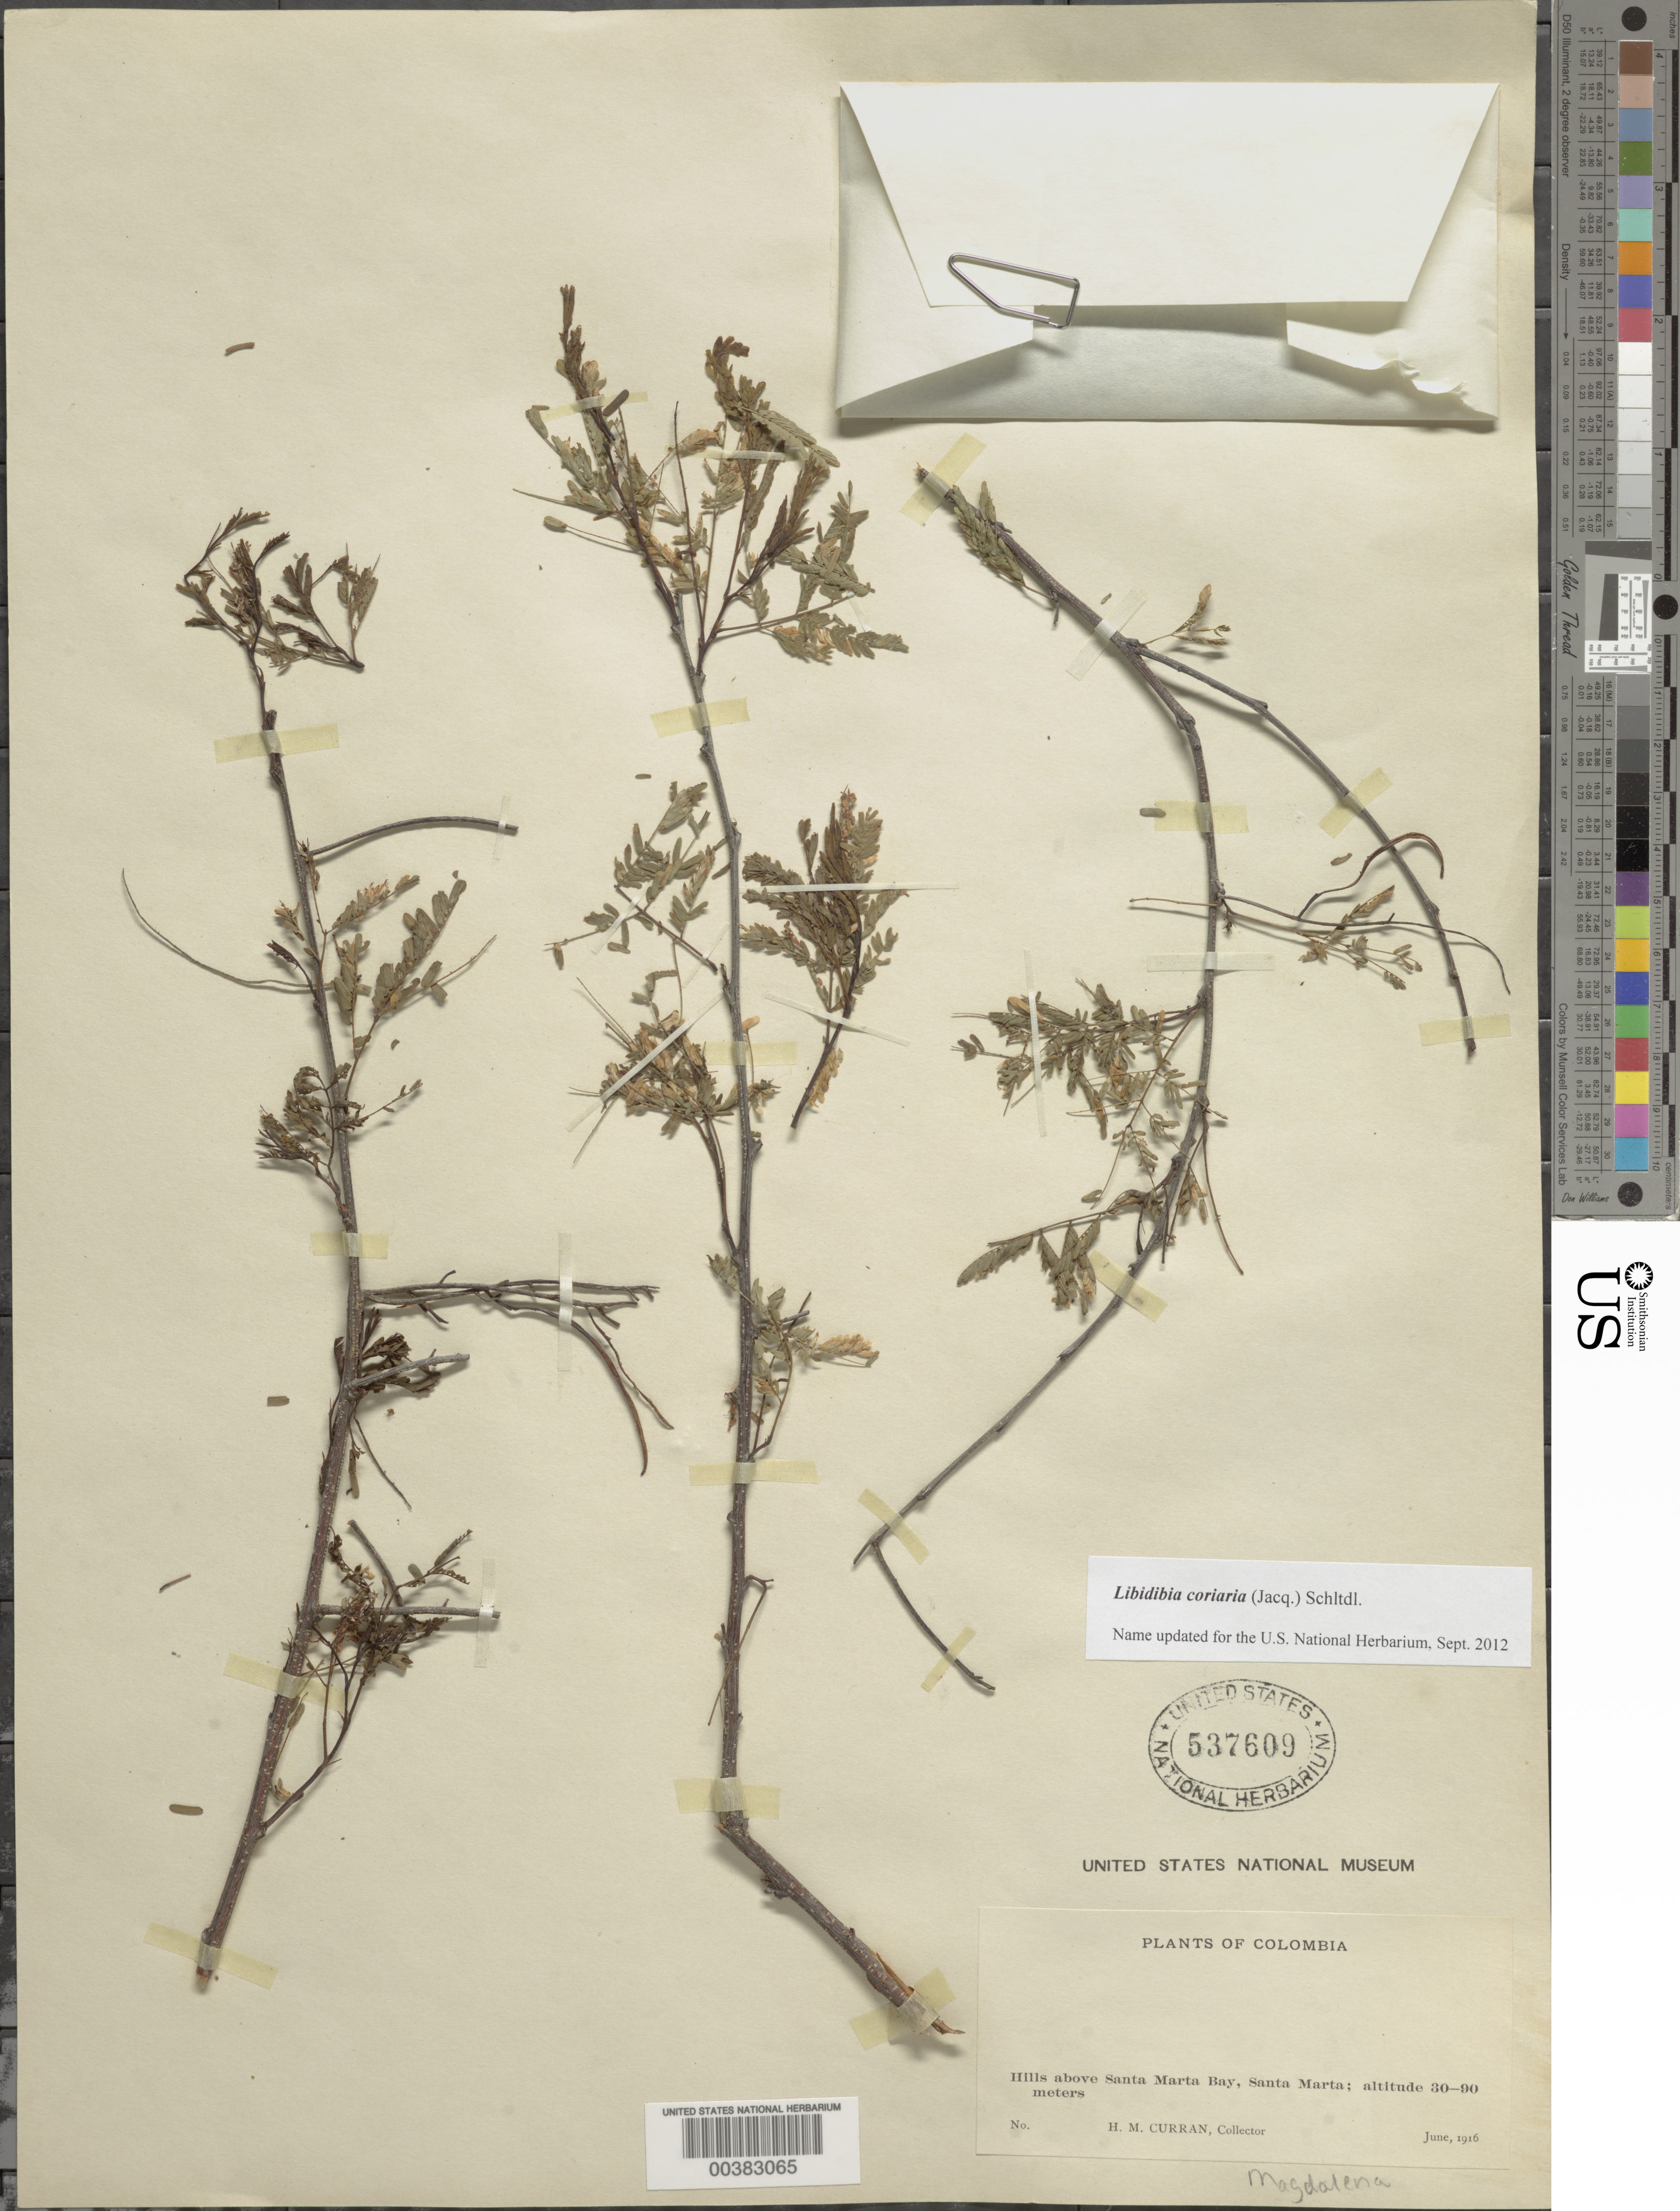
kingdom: Plantae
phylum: Tracheophyta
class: Magnoliopsida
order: Fabales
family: Fabaceae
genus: Libidibia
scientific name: Libidibia coriaria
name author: (Jacq.) Schltdl.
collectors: H. M. Curran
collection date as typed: Jun 1916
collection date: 1916-06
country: Colombia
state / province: Magdalena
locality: Hills above Santa Marta Bay, Santa Marta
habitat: Hills above bay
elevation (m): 30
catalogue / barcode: US 537609